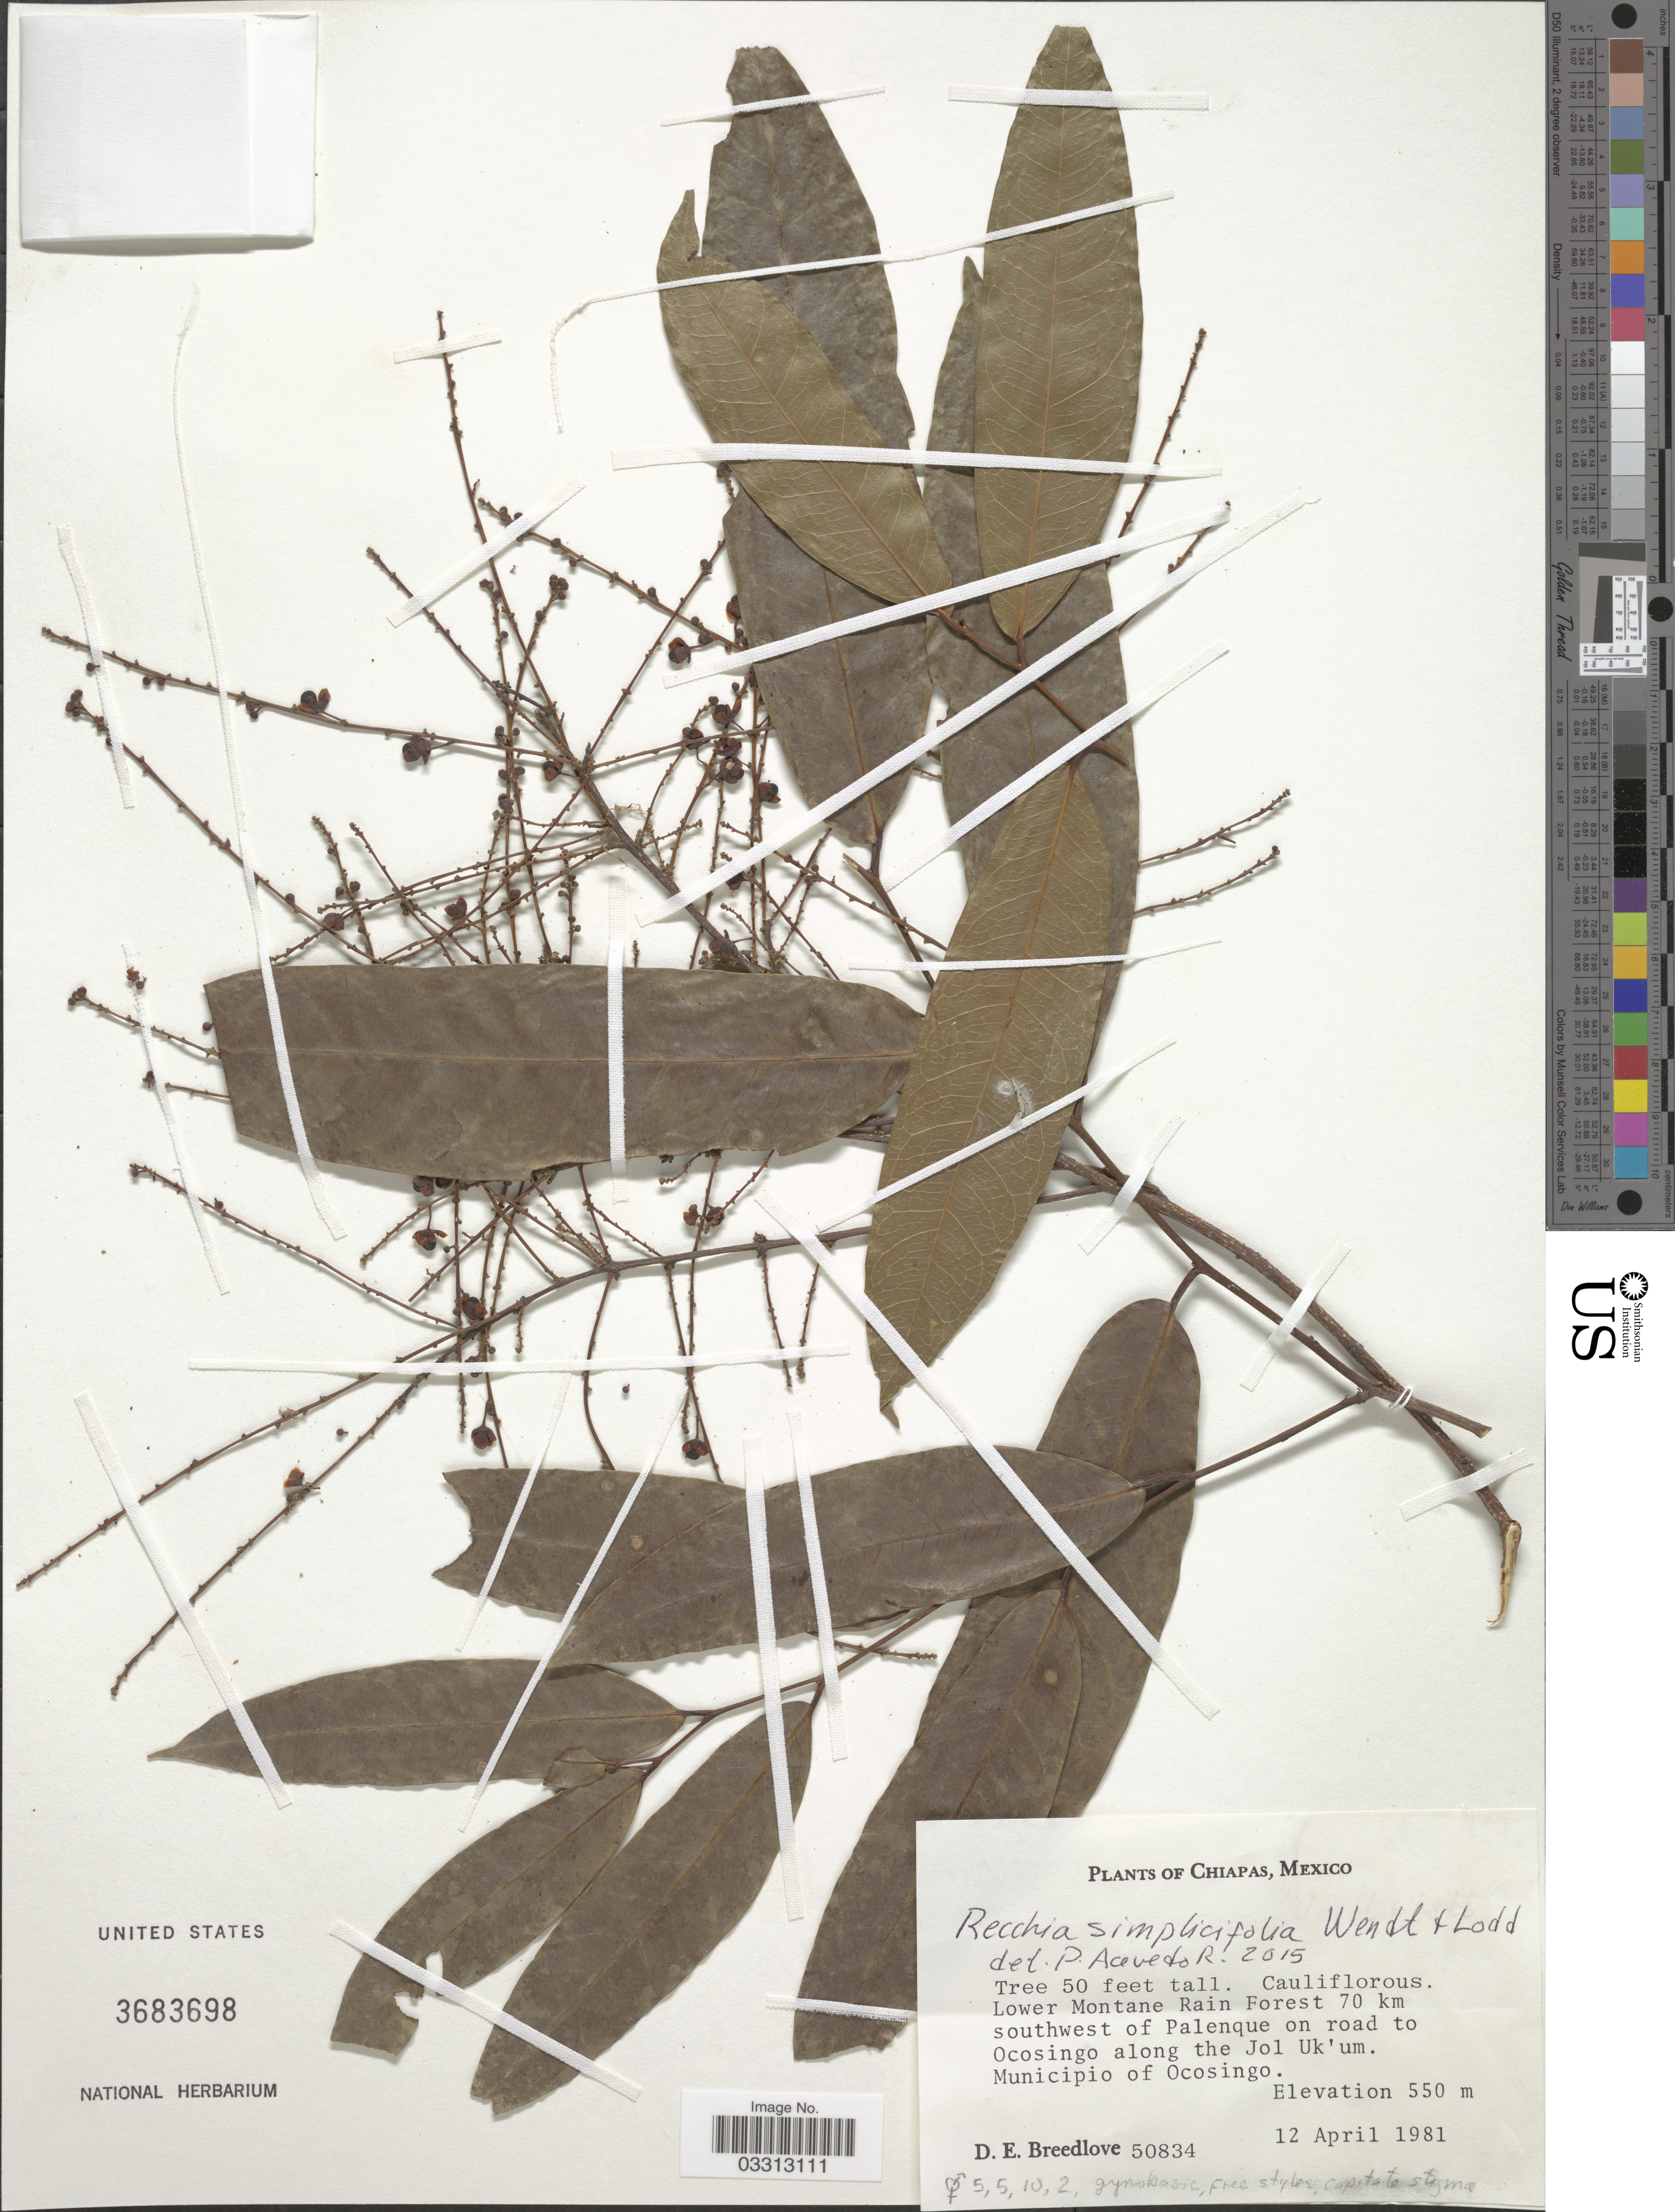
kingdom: Plantae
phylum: Tracheophyta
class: Magnoliopsida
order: Fabales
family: Surianaceae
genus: Recchia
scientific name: Recchia simplicifolia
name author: T. Wendt & E. J. Lott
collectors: D. E. Breedlove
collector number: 50834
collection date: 1981-04-12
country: Mexico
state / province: Chiapas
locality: Lower Montane Rain Forest 70 km southwest of Palenque on road to Ocosingo along the Jol Uk'um. Municipio of Ocosingo.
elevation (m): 550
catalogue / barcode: US 3683698